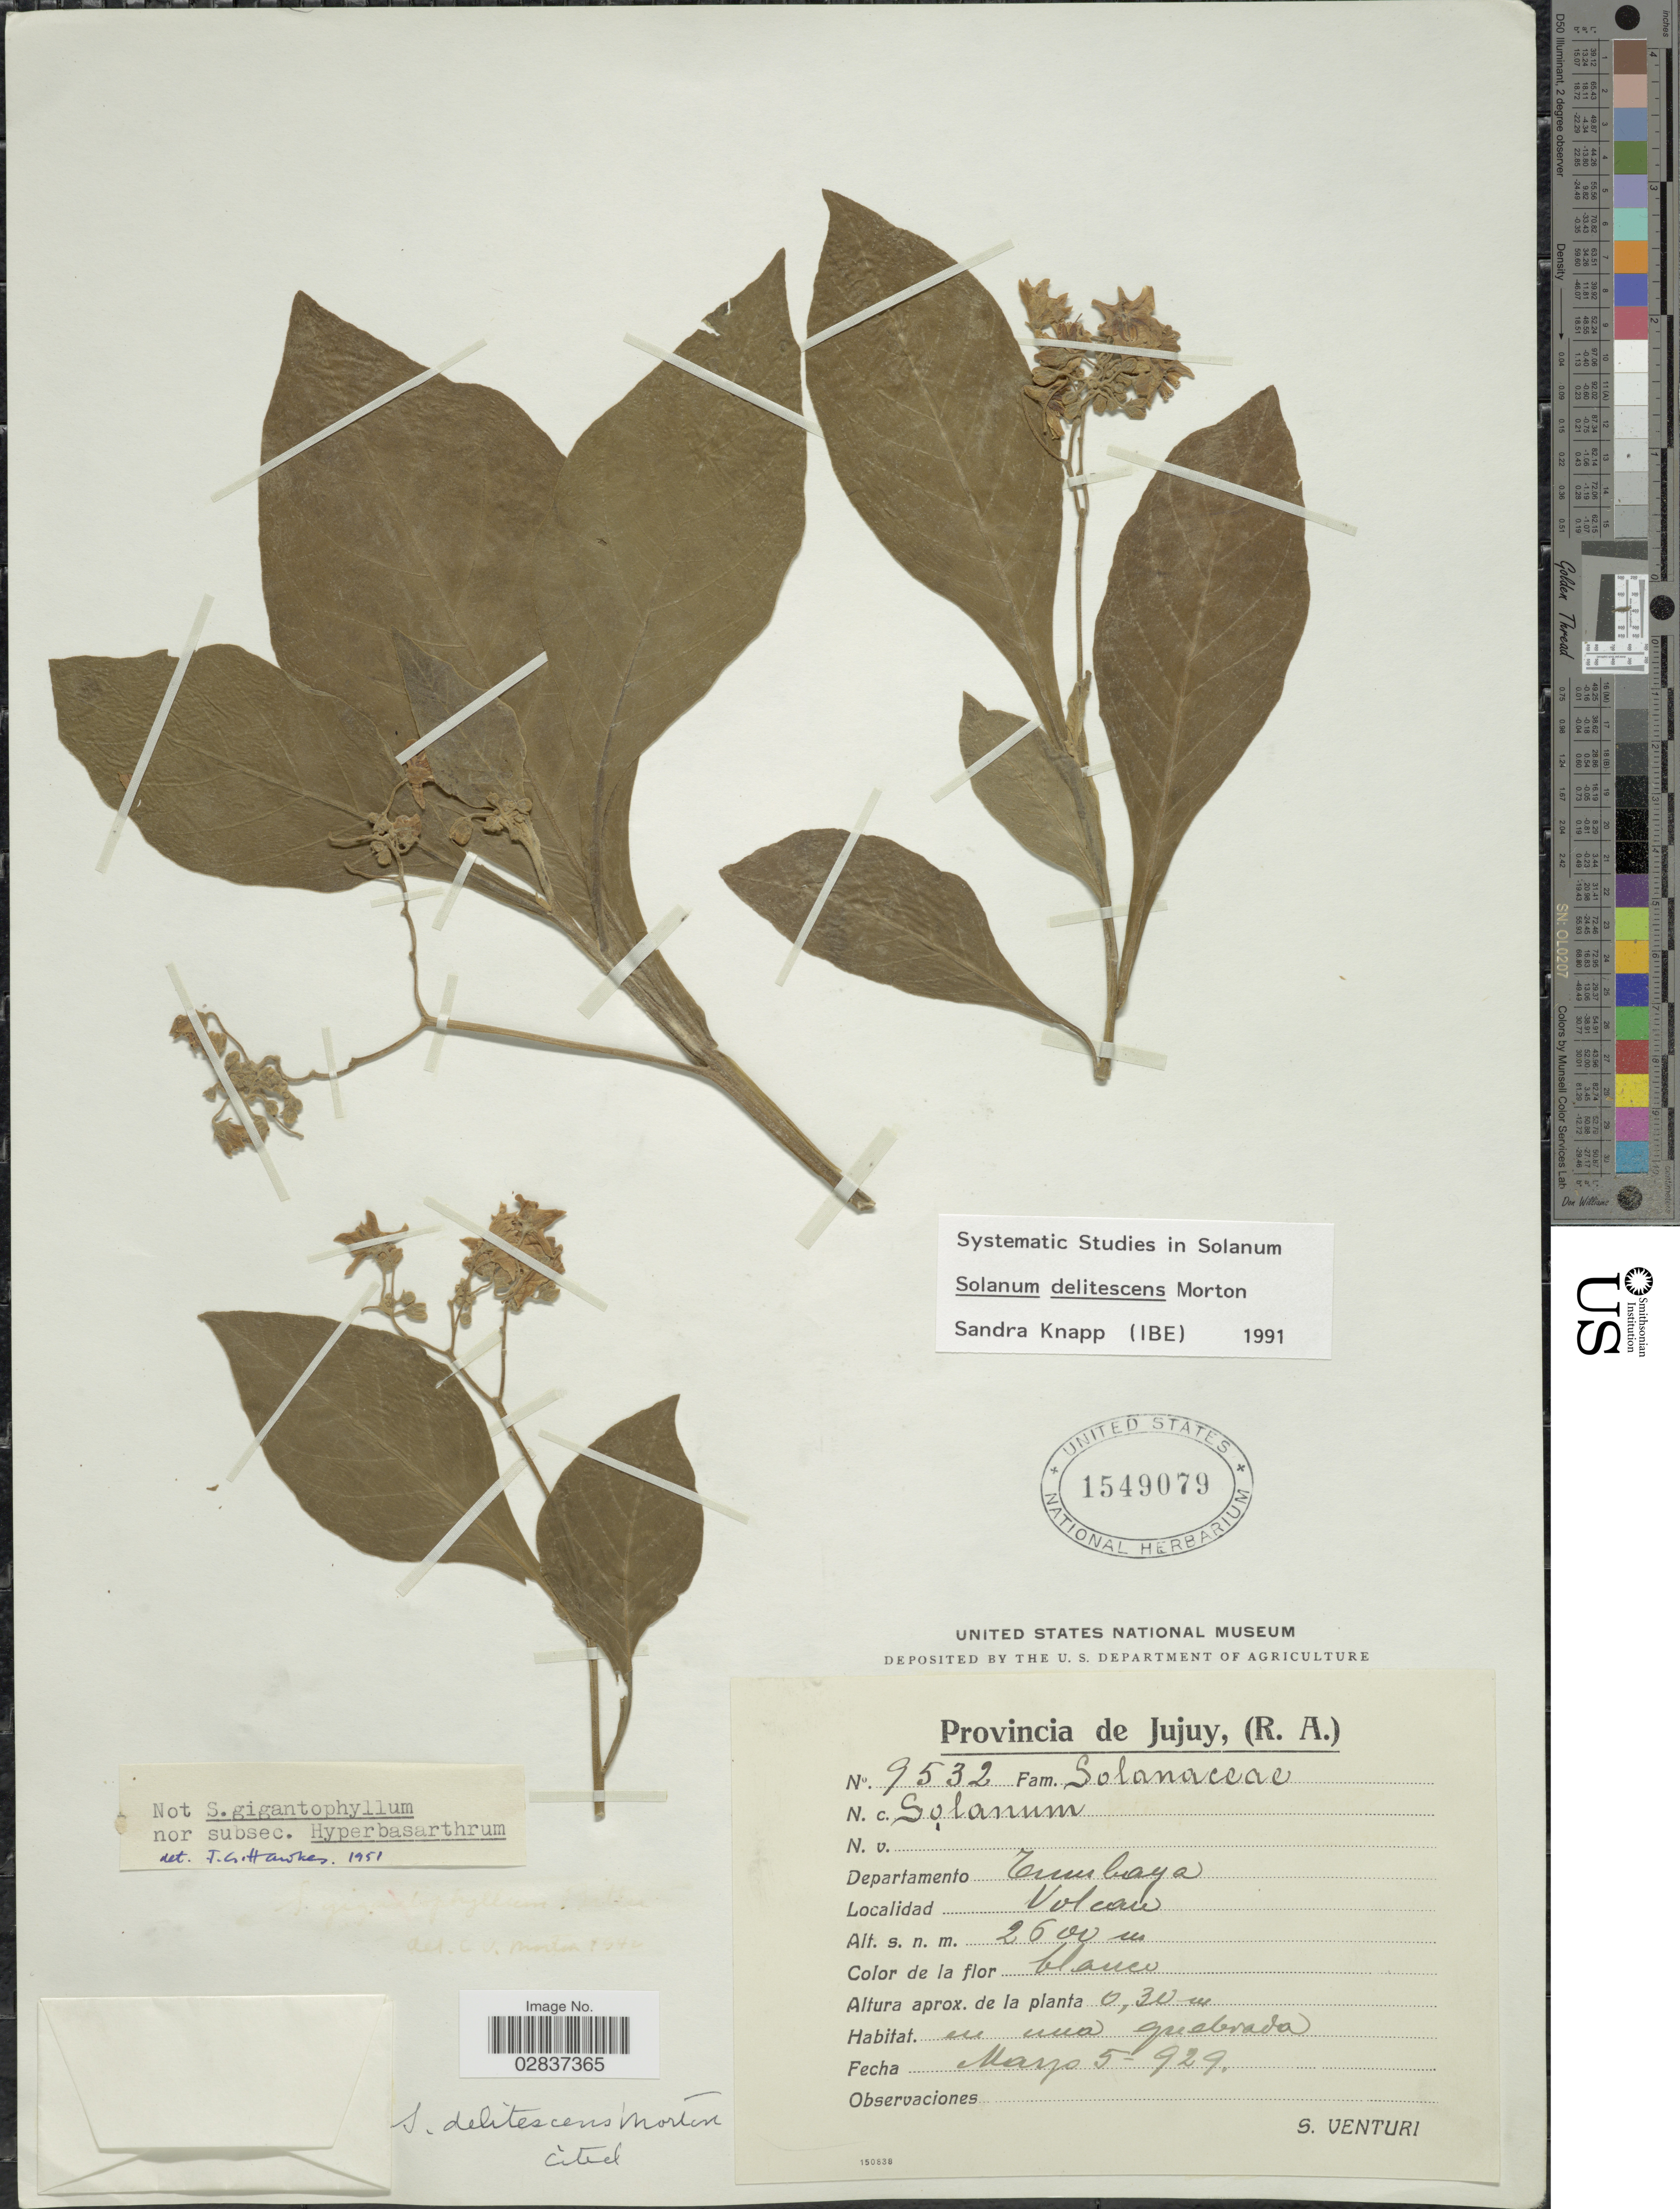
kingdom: Plantae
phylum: Tracheophyta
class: Magnoliopsida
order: Solanales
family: Solanaceae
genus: Solanum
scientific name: Solanum delitescens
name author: C.V. Morton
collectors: S. Venturi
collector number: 9532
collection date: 1929-05-05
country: Argentina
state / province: Jujuy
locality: Departamento Tumbaya, Volcan.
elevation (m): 2600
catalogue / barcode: US 1549079